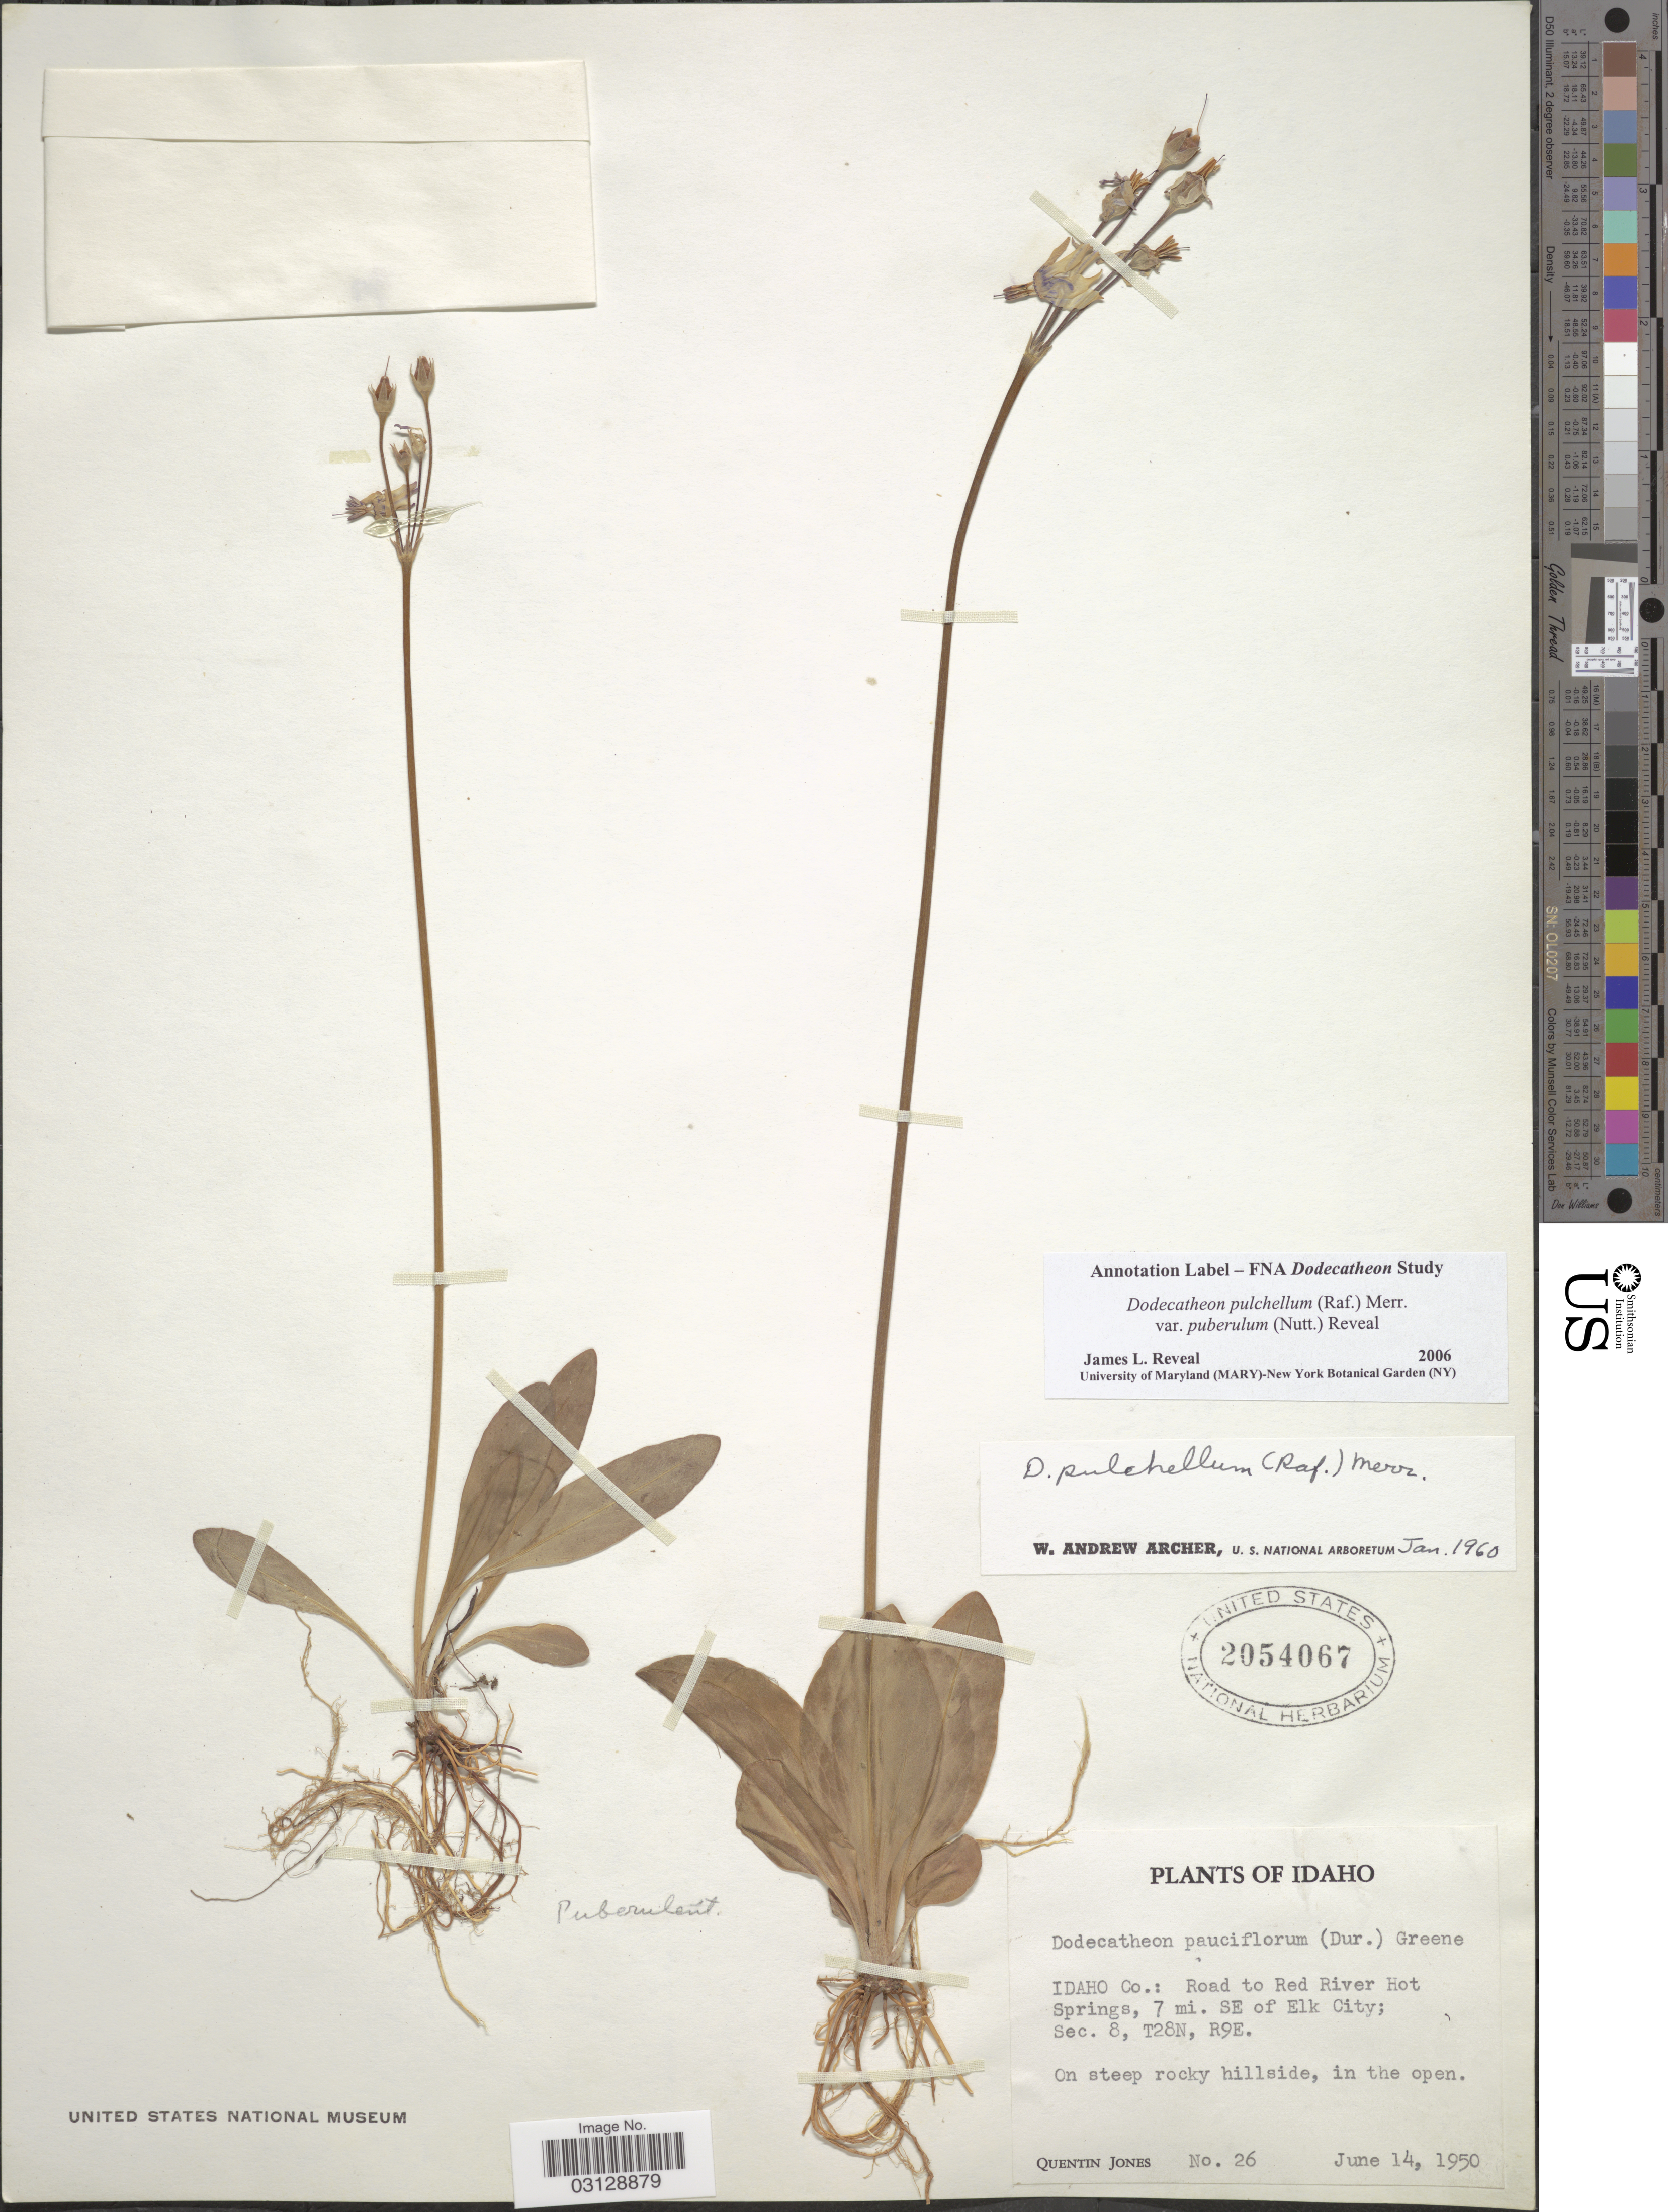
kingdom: Plantae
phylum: Tracheophyta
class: Magnoliopsida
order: Ericales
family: Primulaceae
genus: Dodecatheon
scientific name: Dodecatheon pulchellum var. cusickii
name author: (Greene) Reveal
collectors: Q. Jones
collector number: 26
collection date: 1950-06-14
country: United States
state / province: Idaho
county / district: Idaho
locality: Road to Red River Hot Springs, 7 mi. SE of Elk City; Sec. 8, T28N, R9E.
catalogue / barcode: US 2054067